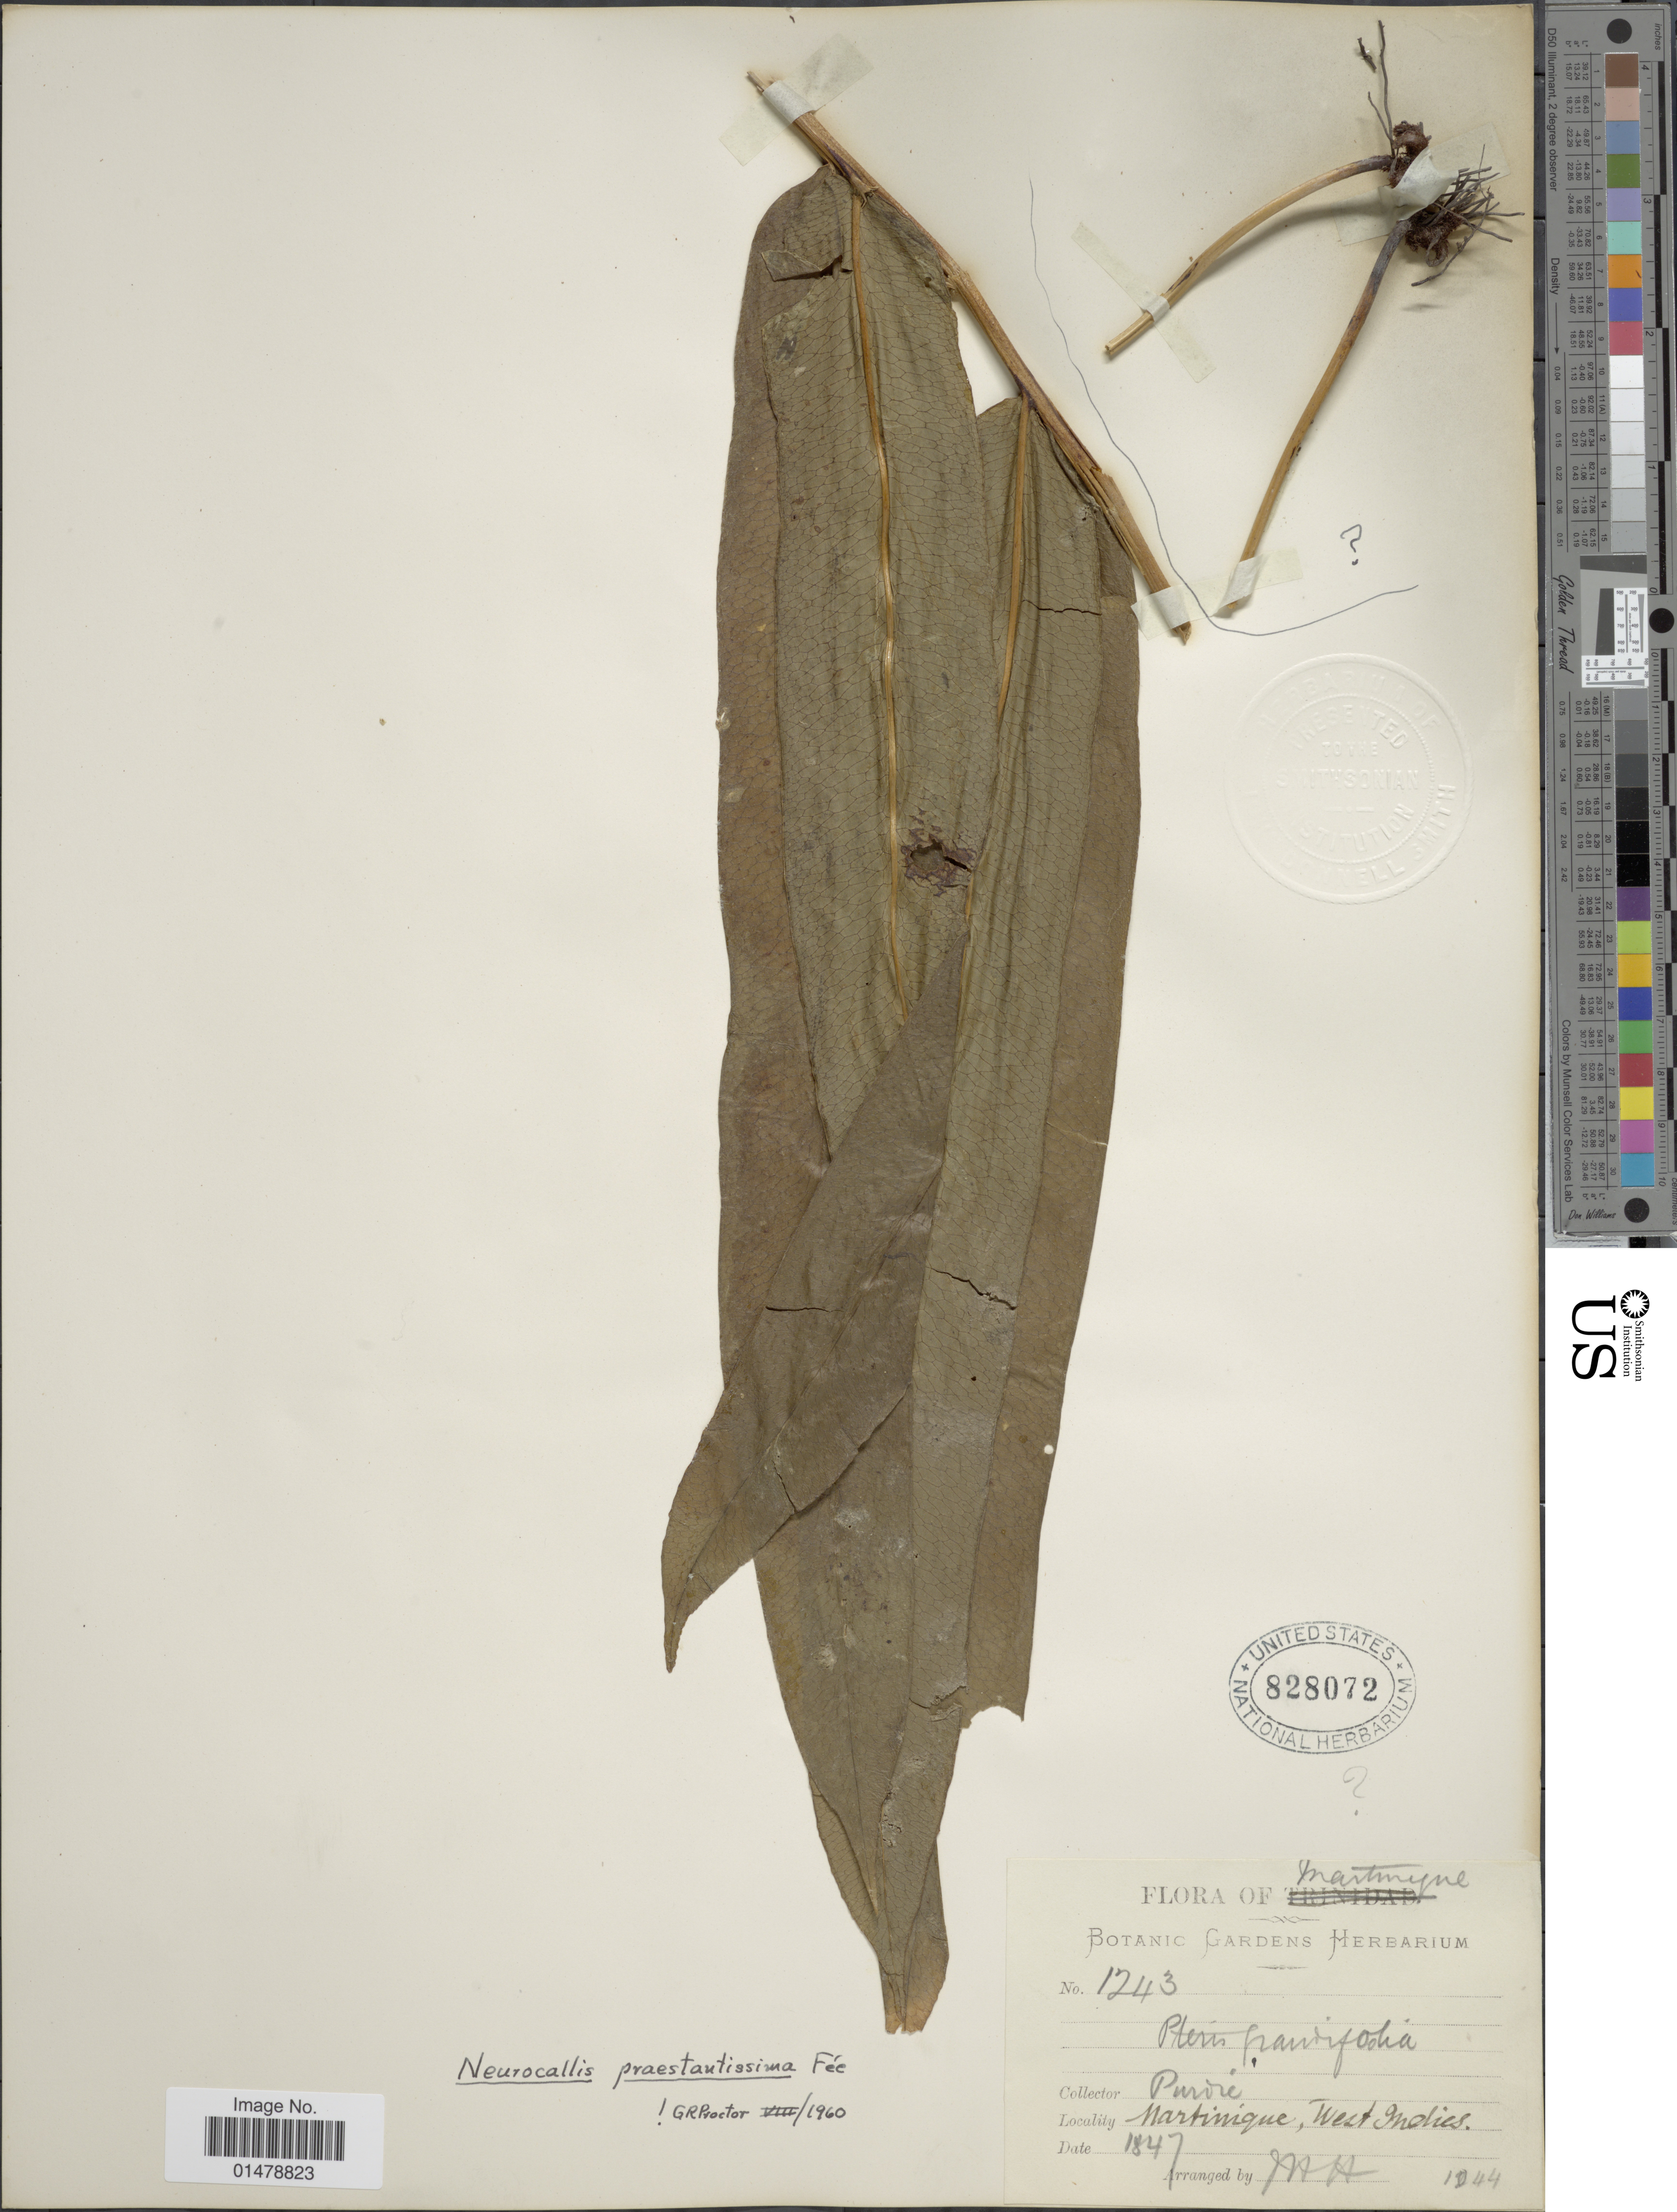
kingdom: Plantae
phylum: Tracheophyta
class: Polypodiopsida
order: Polypodiales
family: Pteridaceae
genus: Pteris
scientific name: Pteris praestantissima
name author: (Bory ex Fée) Christenh.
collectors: W. Purdie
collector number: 1243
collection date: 1847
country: Martinique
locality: West Indies.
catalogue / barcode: US 828072